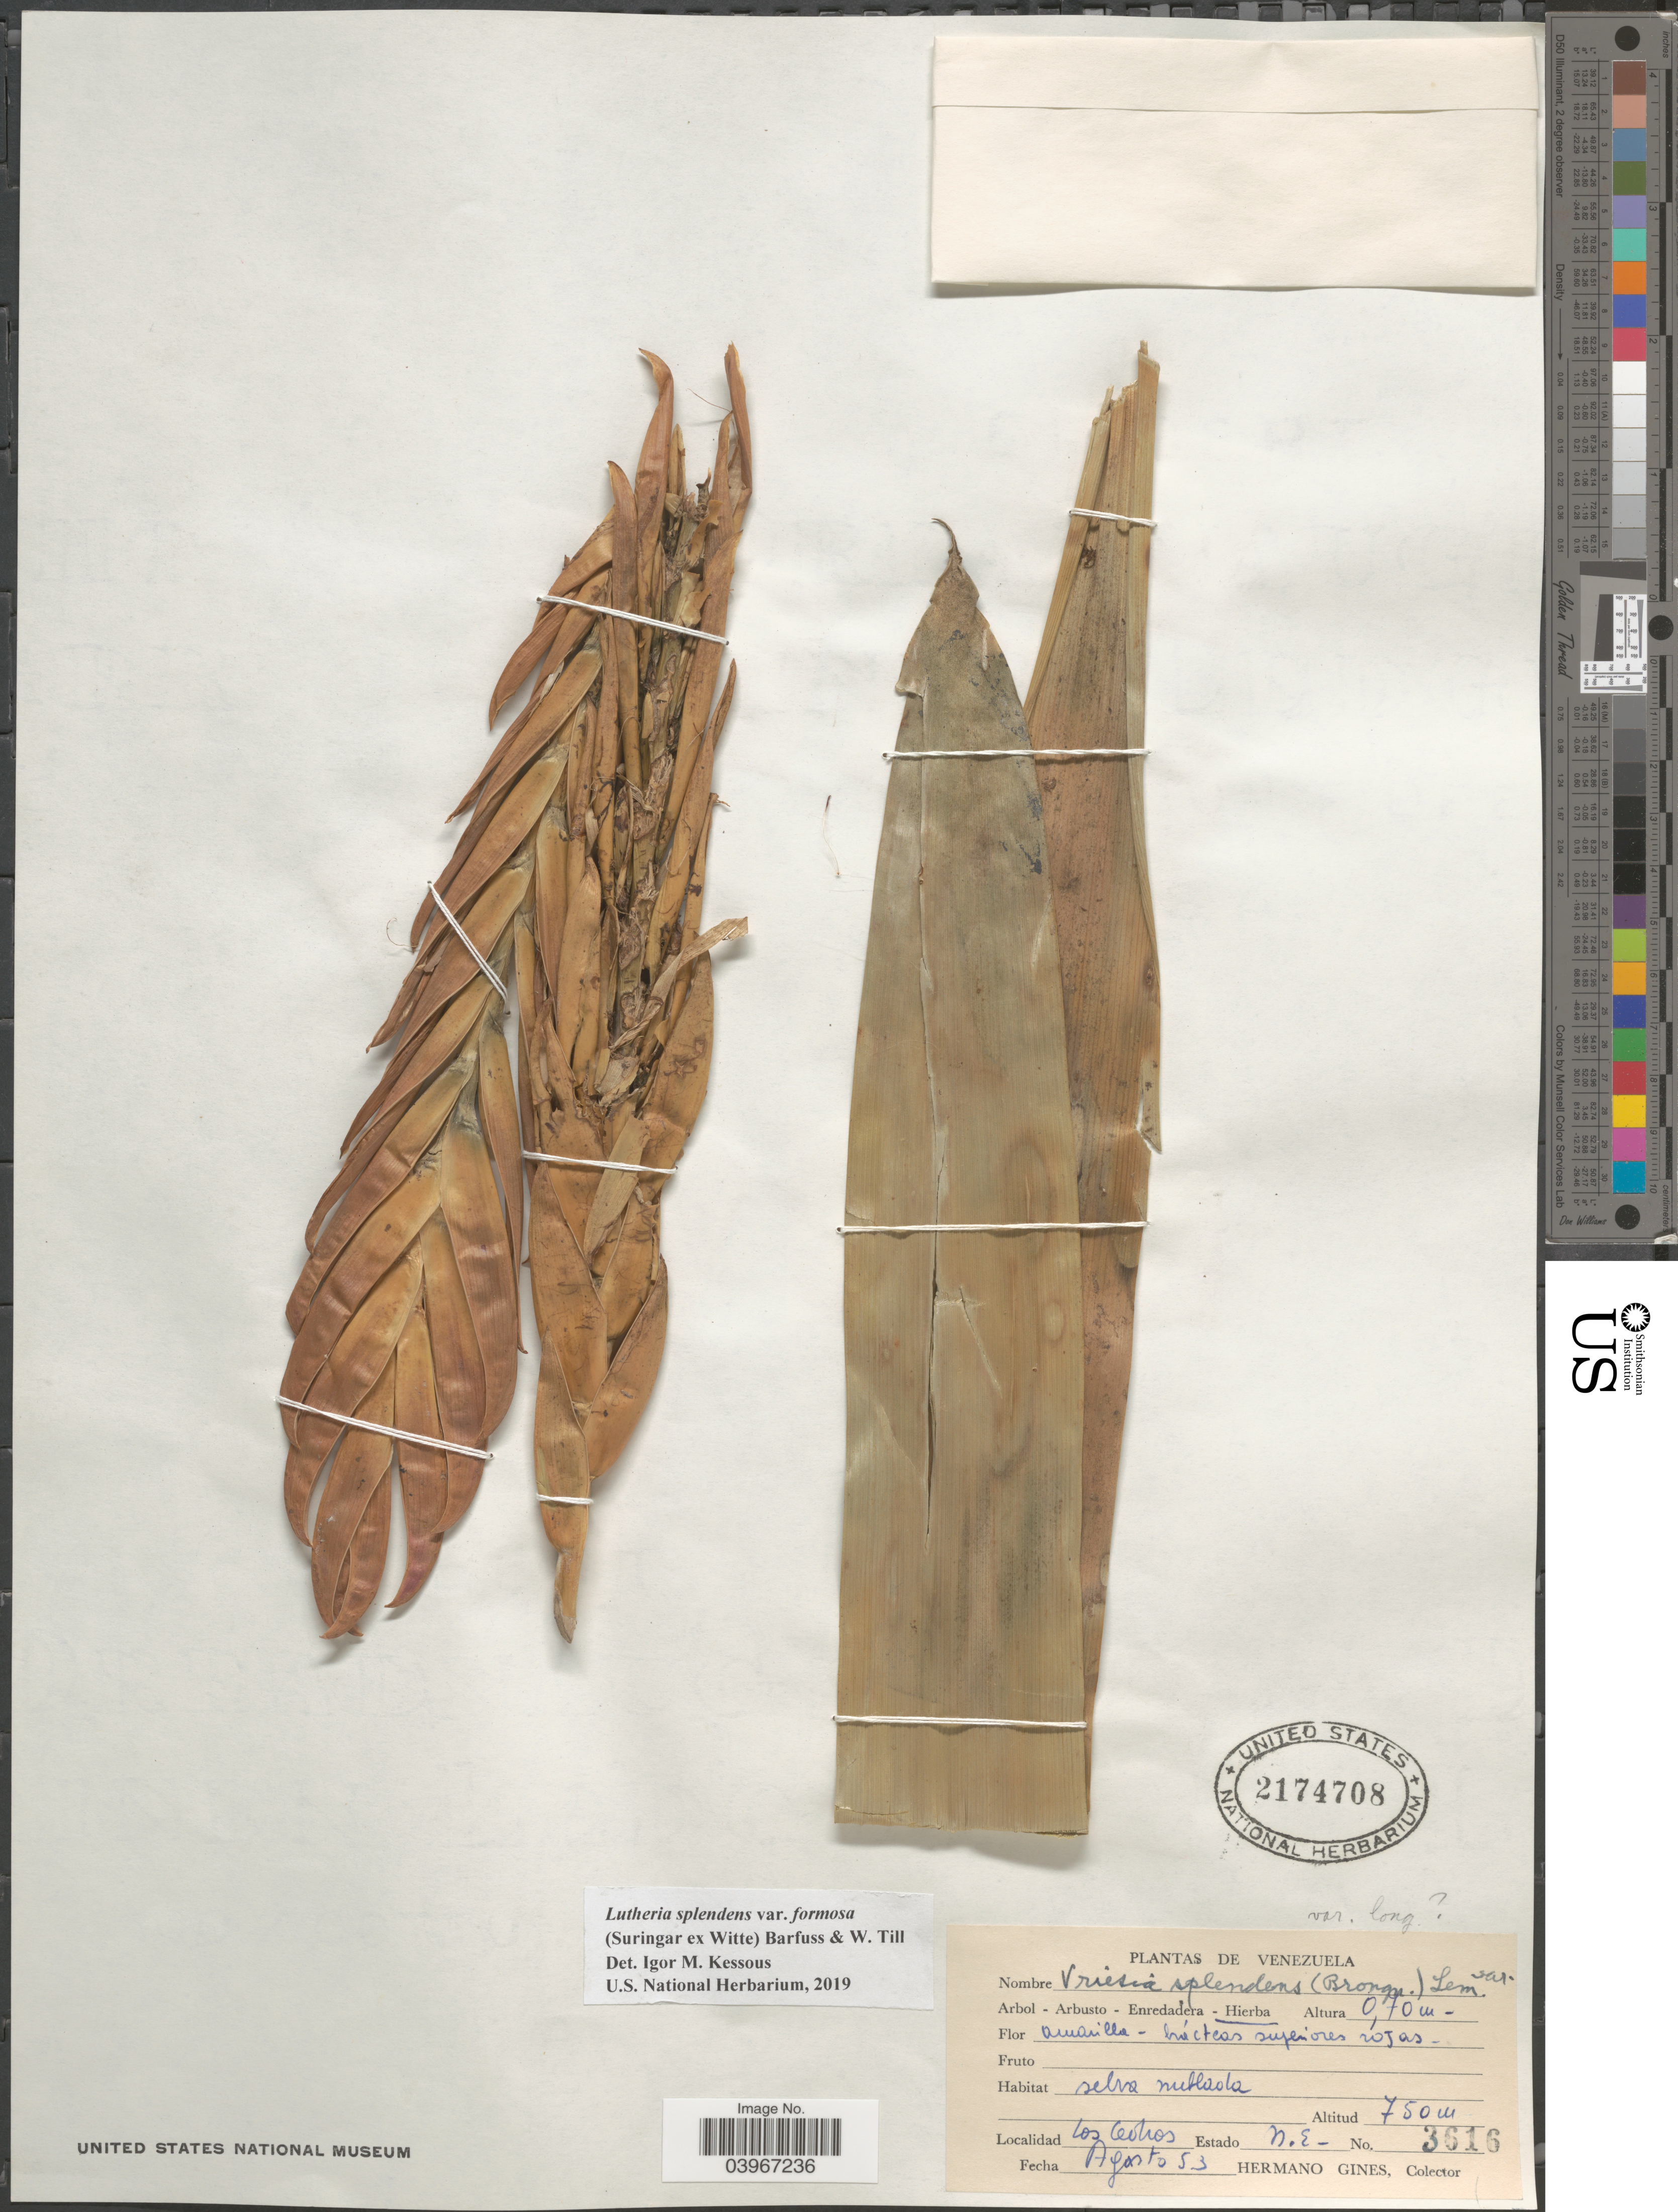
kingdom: Plantae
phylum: Tracheophyta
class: Liliopsida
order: Poales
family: Bromeliaceae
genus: Lutheria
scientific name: Lutheria splendens var. formosa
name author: (Suringar ex Witte) Barfuss & W. Till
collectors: Bro. Gines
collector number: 3616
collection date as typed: Transcribed d/m/y: /8/53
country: Venezuela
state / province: Nueva Esparta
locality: Los Cedros. Estado N.E.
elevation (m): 750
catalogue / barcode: US 2174708